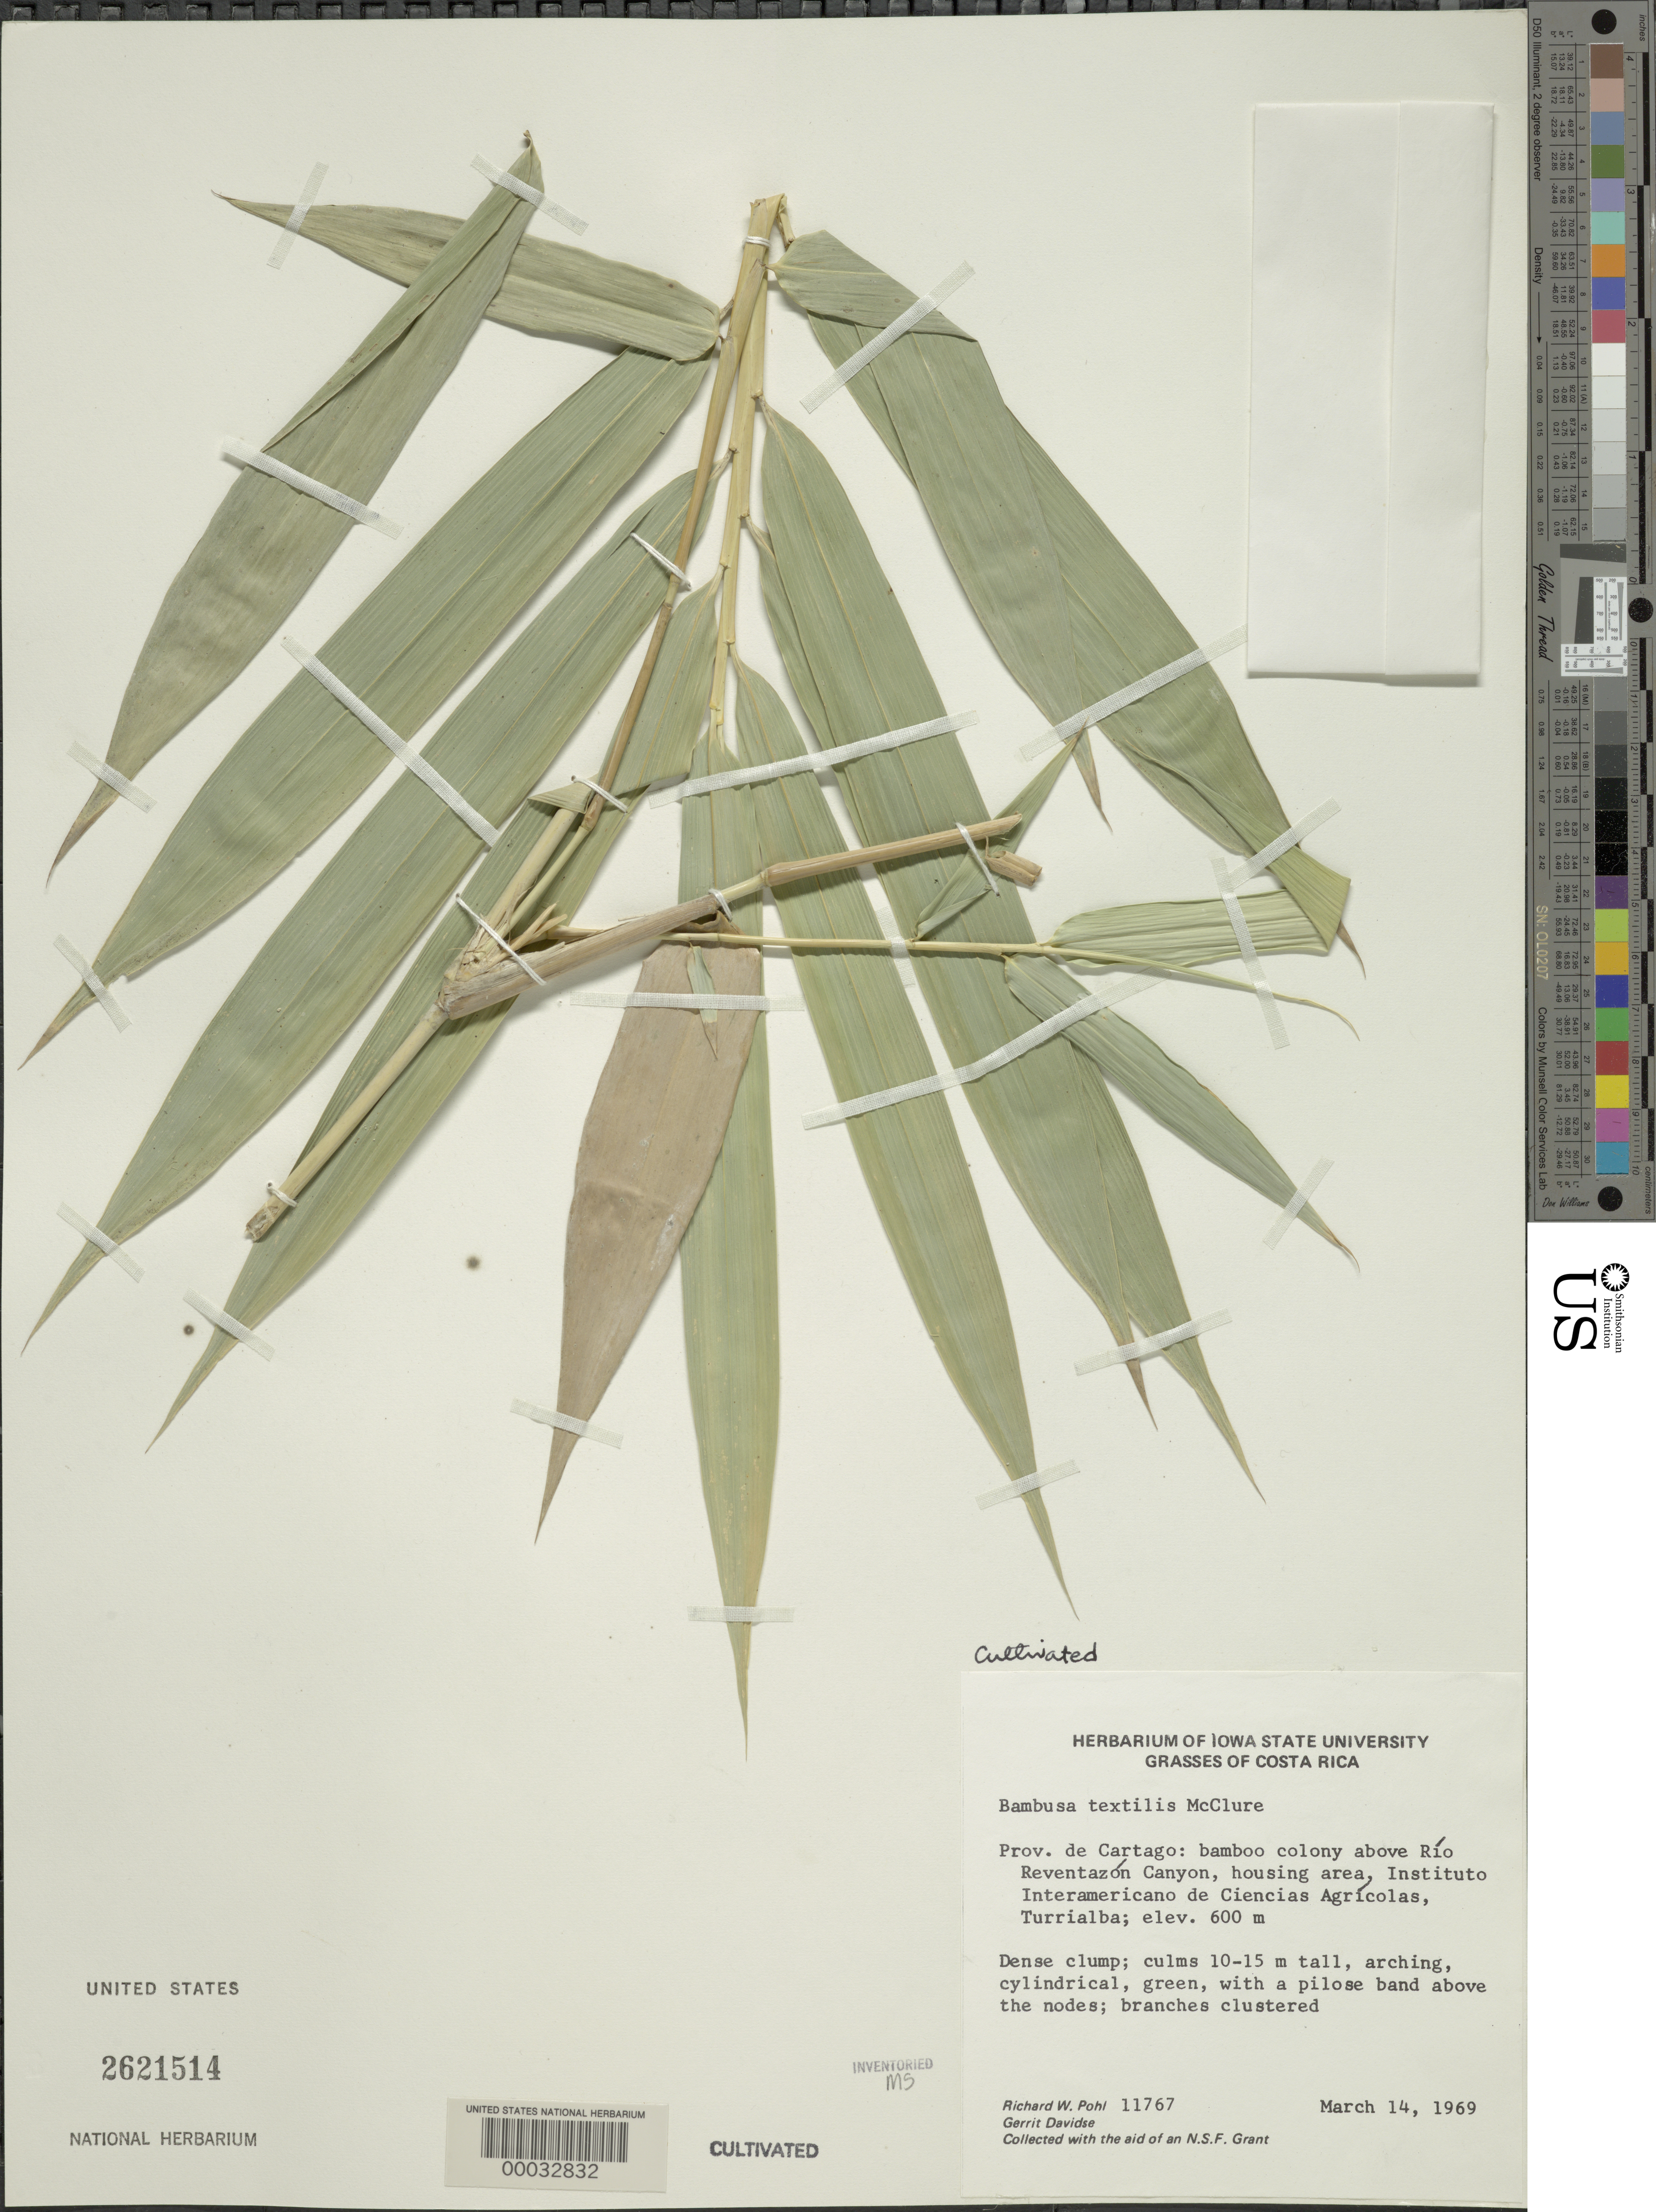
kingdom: Plantae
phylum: Tracheophyta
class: Liliopsida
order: Poales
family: Poaceae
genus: Bambusa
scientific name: Bambusa textilis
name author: McClure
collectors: R. W. Pohl & G. Davidse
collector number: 11767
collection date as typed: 14 Mar 1968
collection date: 1968-03-14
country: Costa Rica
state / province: Cartago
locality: Rio Reventazon Canyon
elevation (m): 600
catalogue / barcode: US 2621514